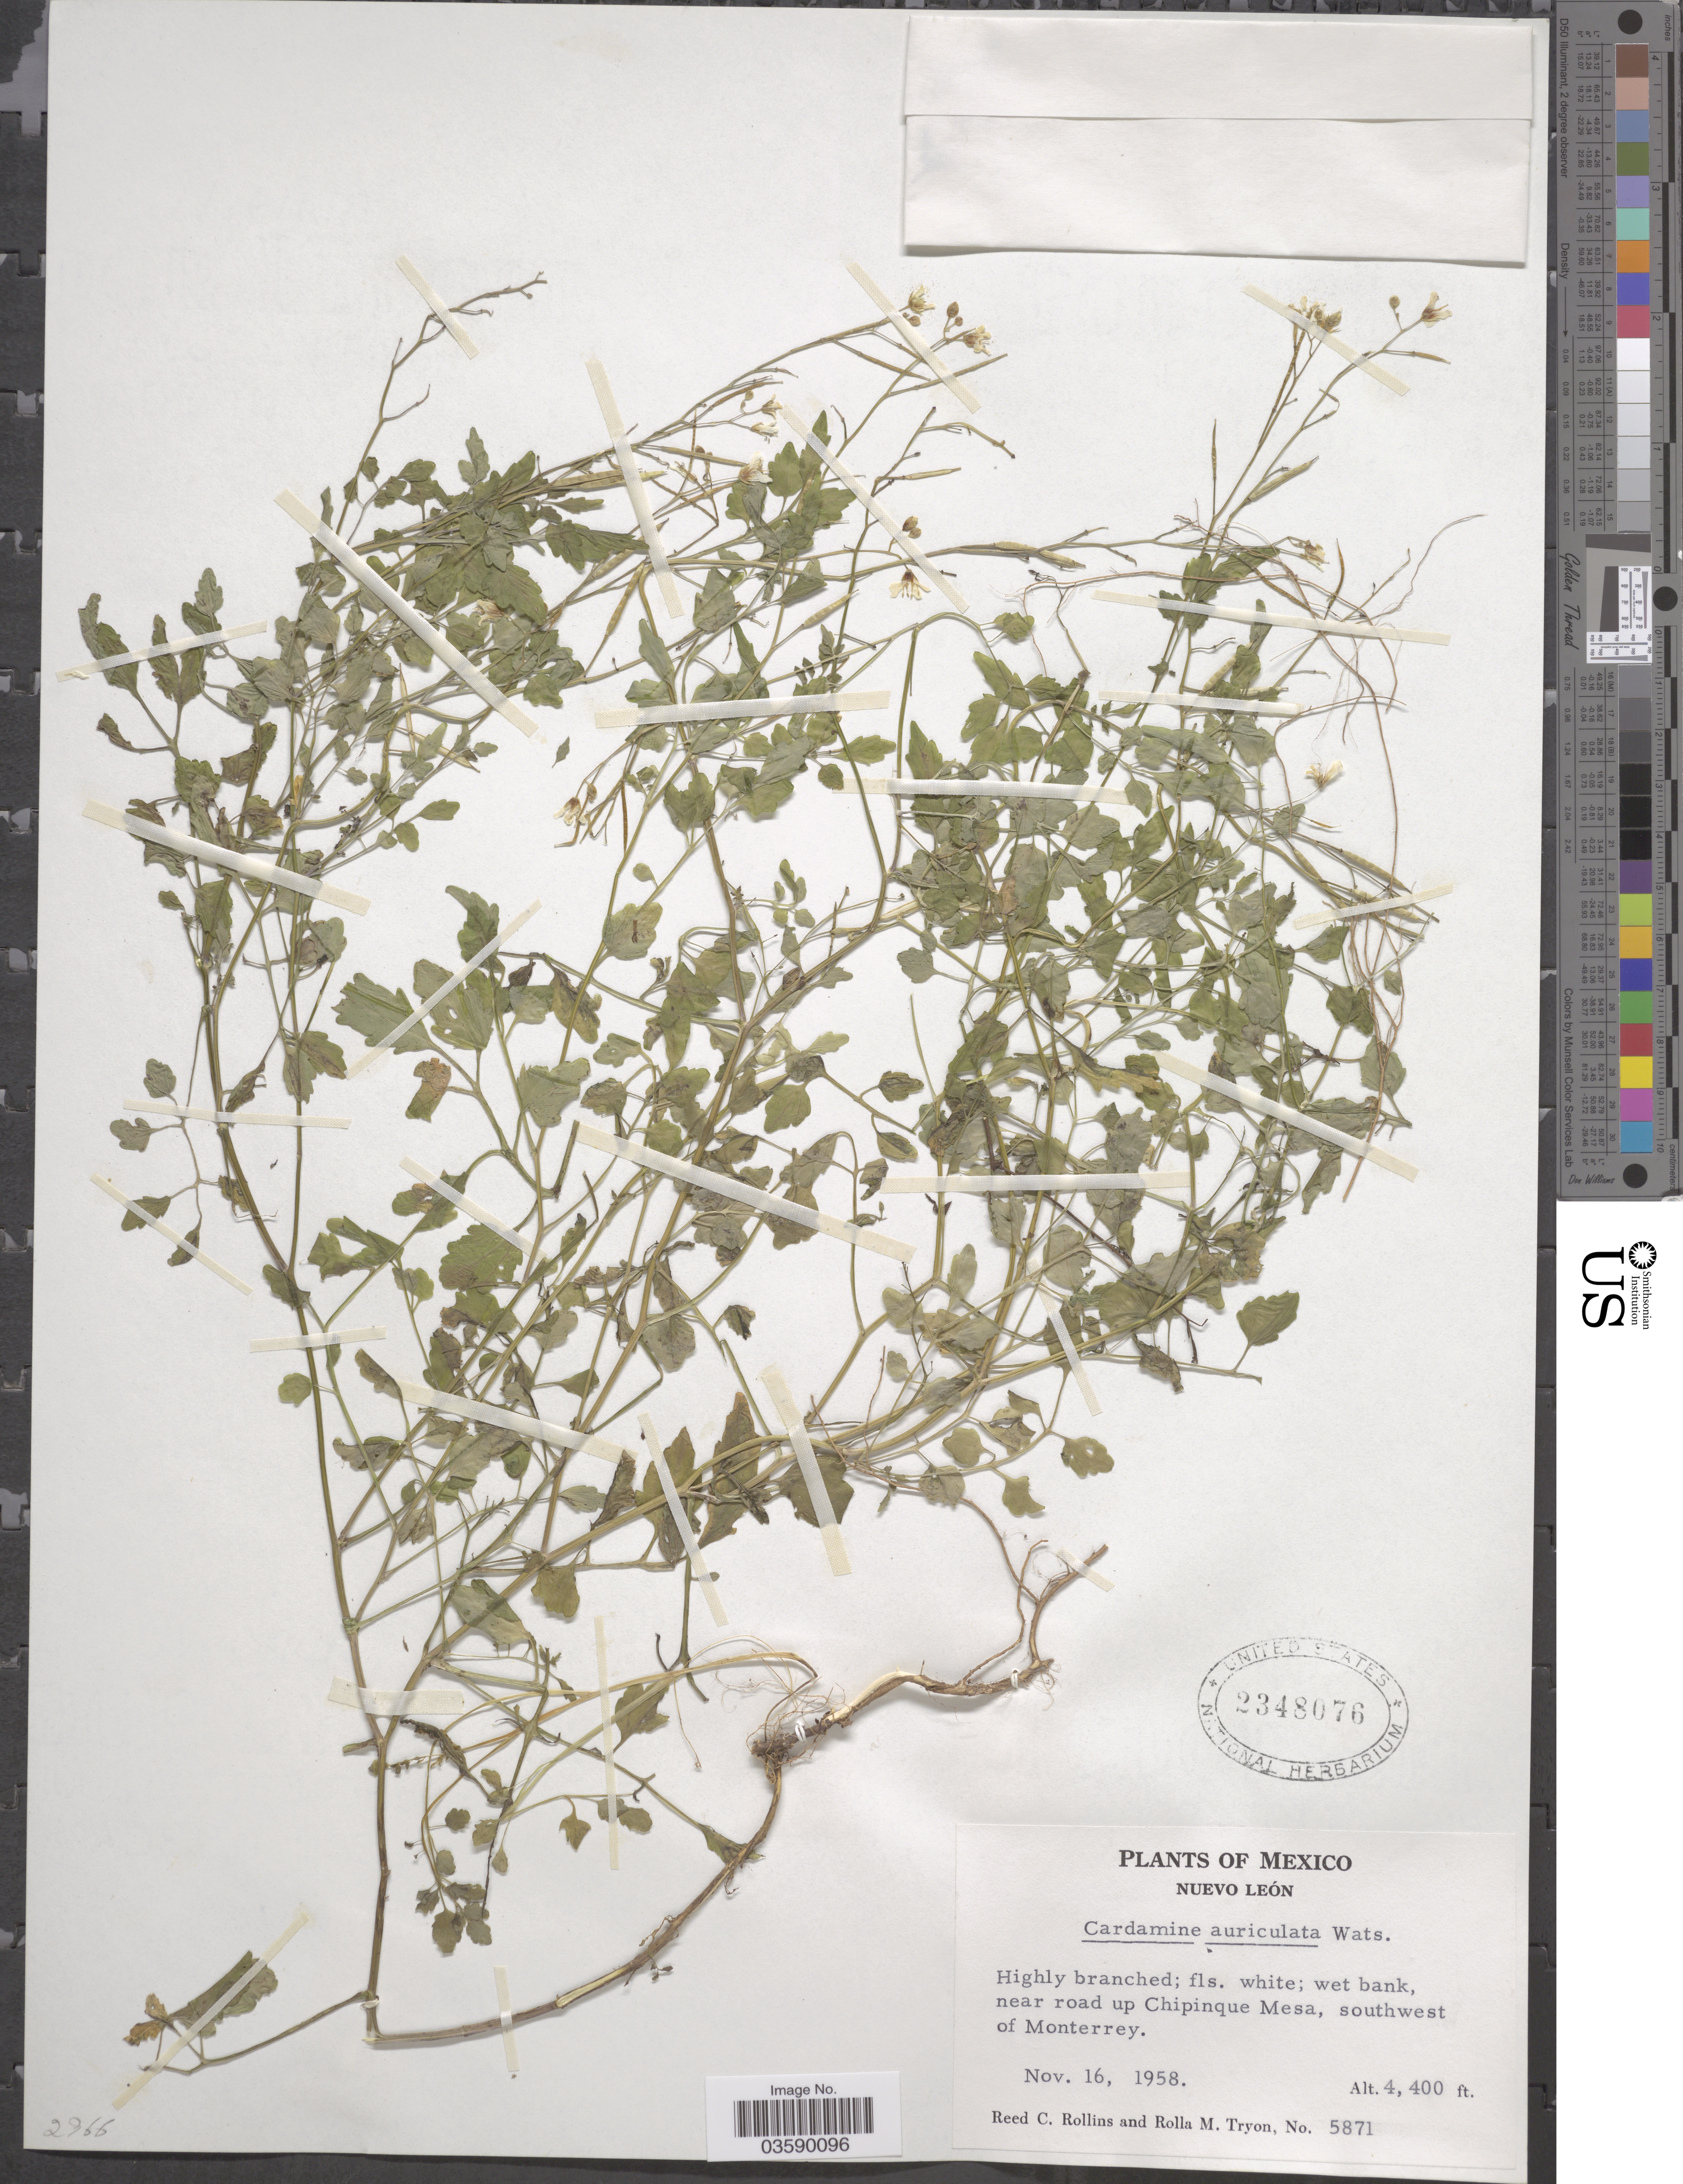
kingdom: Plantae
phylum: Tracheophyta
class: Magnoliopsida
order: Brassicales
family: Brassicaceae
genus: Cardamine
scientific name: Cardamine auriculata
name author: S. Watson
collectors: R. C. Rollins & R. M. Tryon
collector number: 5871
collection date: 1958-11-16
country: Mexico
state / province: Nuevo León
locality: Near road up Chipinque Mesa, southwest of Monterrey.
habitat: wet bank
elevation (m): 1341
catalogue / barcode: US 2348076